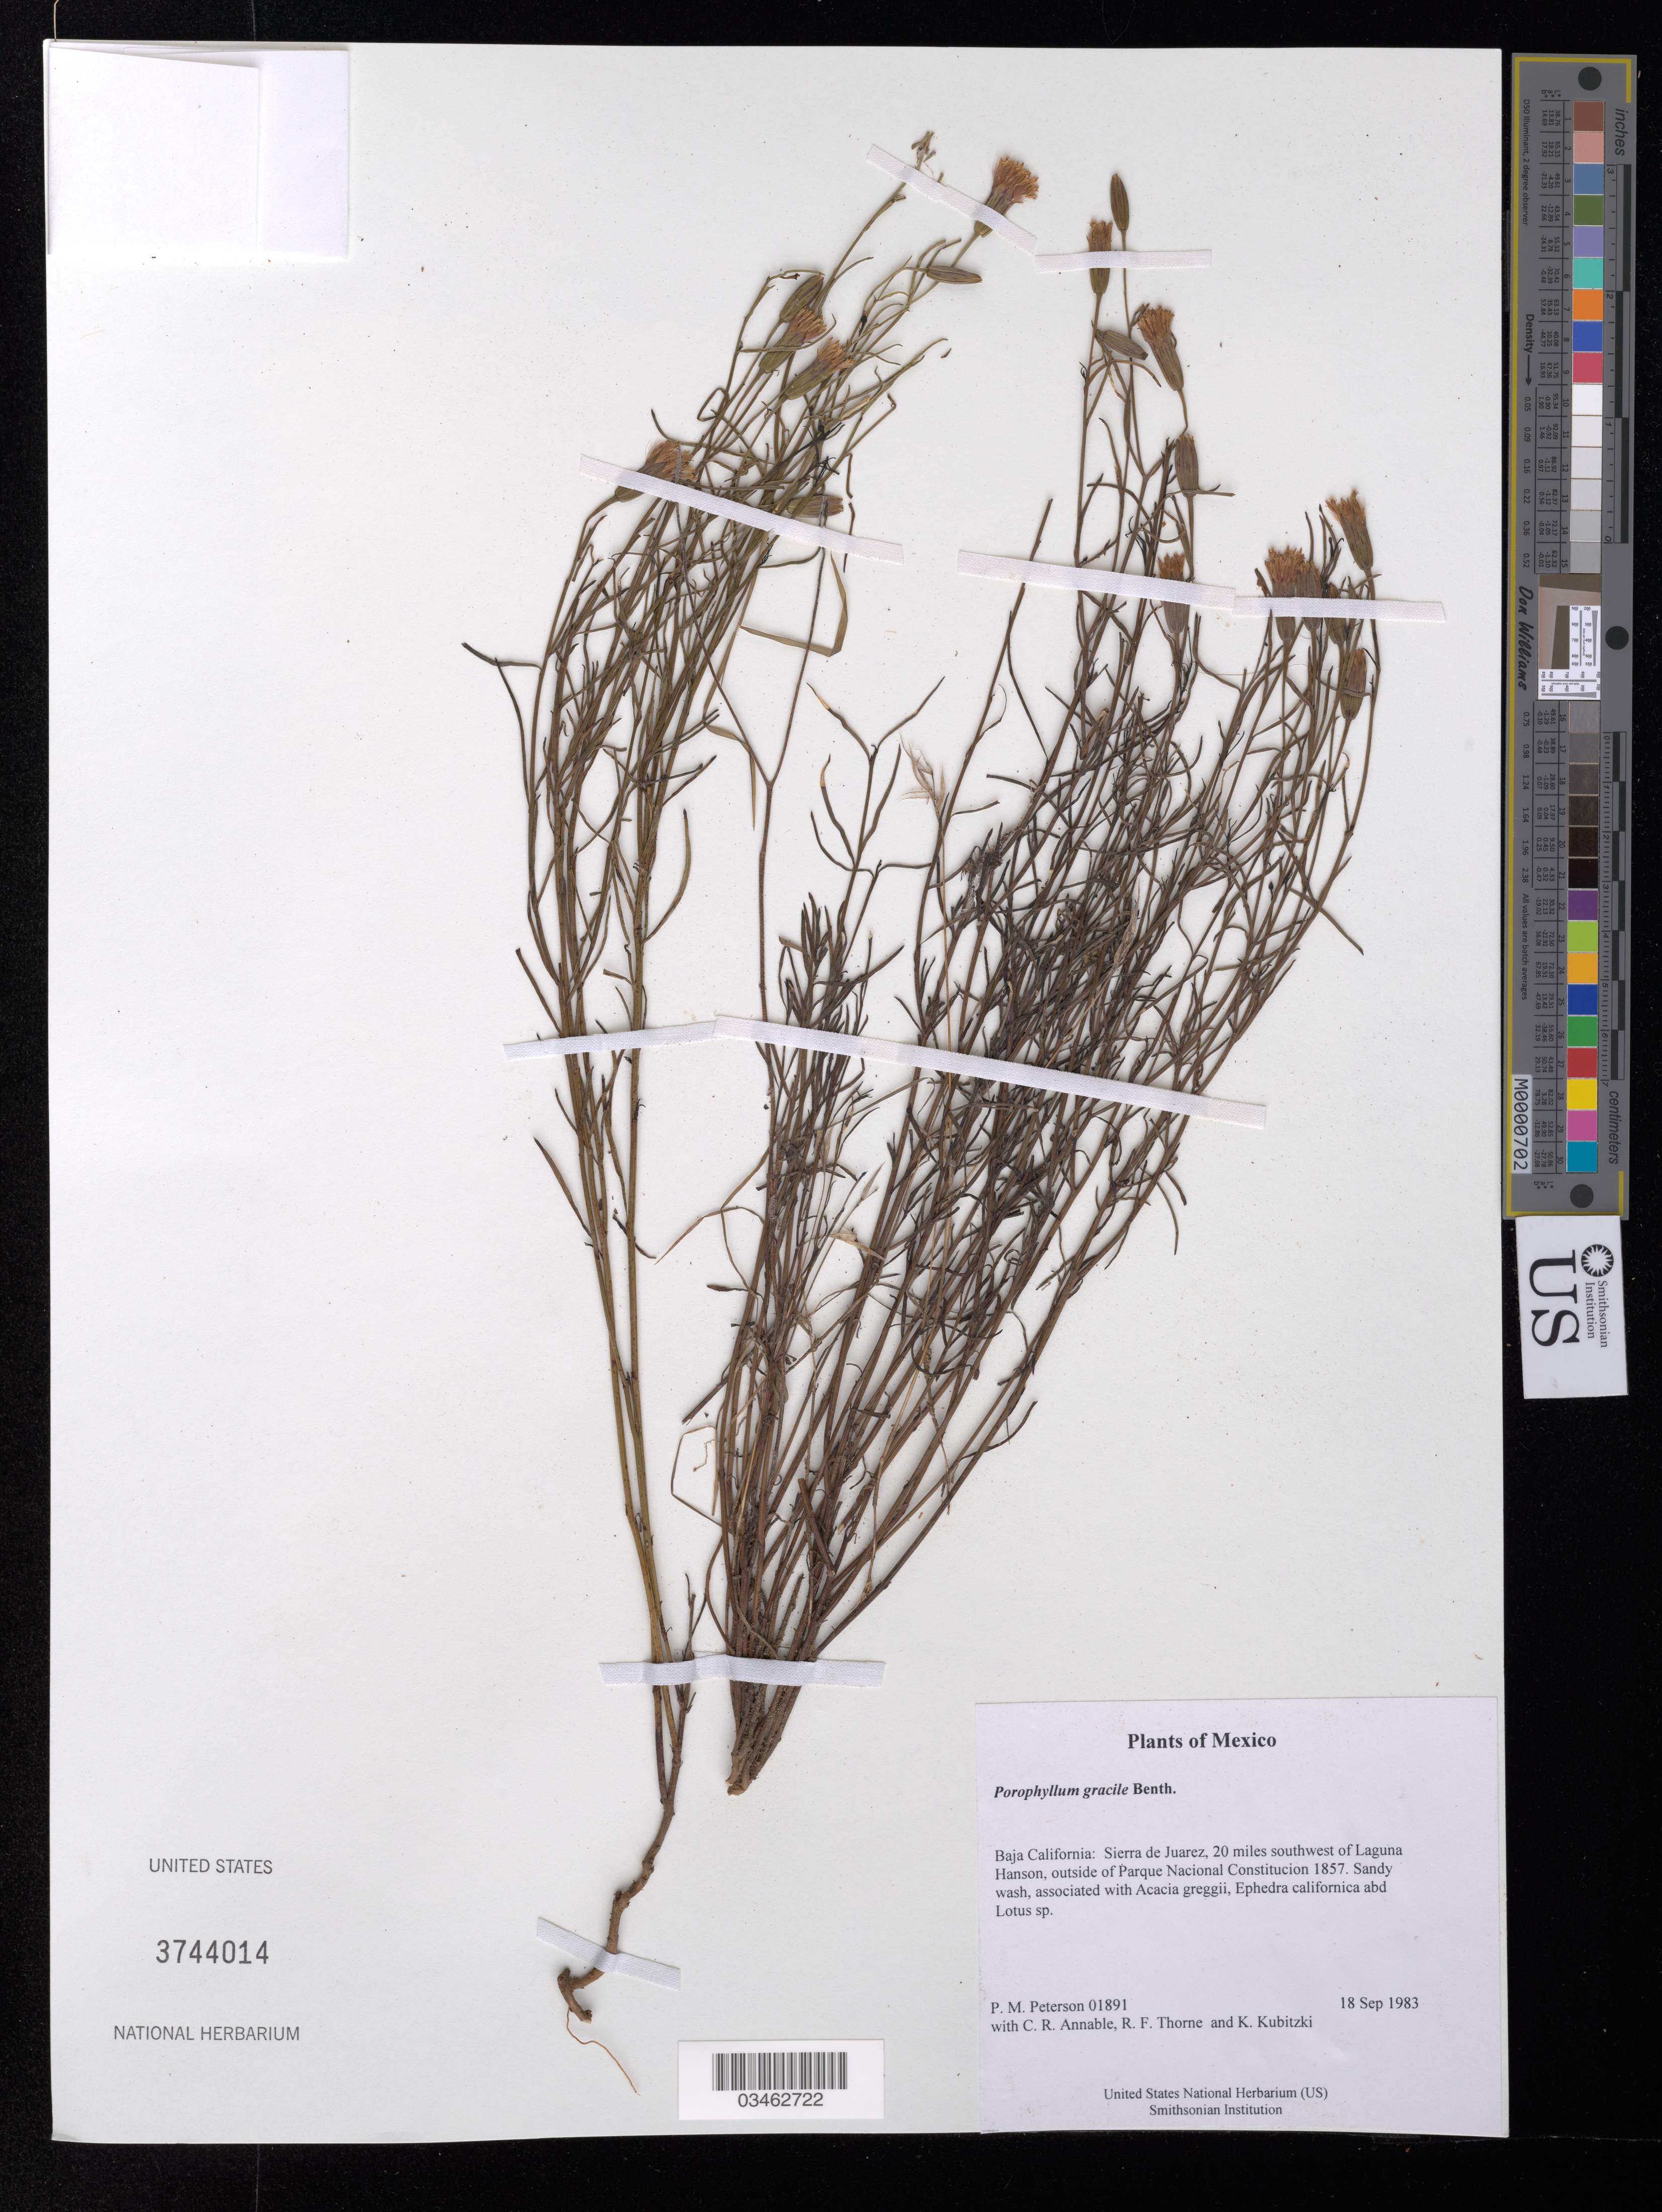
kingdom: Plantae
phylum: Tracheophyta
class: Magnoliopsida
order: Asterales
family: Asteraceae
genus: Porophyllum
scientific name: Porophyllum gracile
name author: Benth.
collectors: P. M. Peterson, C. R. Annable, R. F. Thorne & K. Kubitzki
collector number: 01891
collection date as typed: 18 Sep 1983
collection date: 1983-09-18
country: Mexico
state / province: Baja California Norte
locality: Sierra de Juarez, 20 miles southwest of Laguna Hanson, outside of Parque Nacional Constitucion 1857.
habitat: Sandy wash, associated with Acacia greggii, Ephedra californica and Lotus sp.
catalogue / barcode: US 3744014